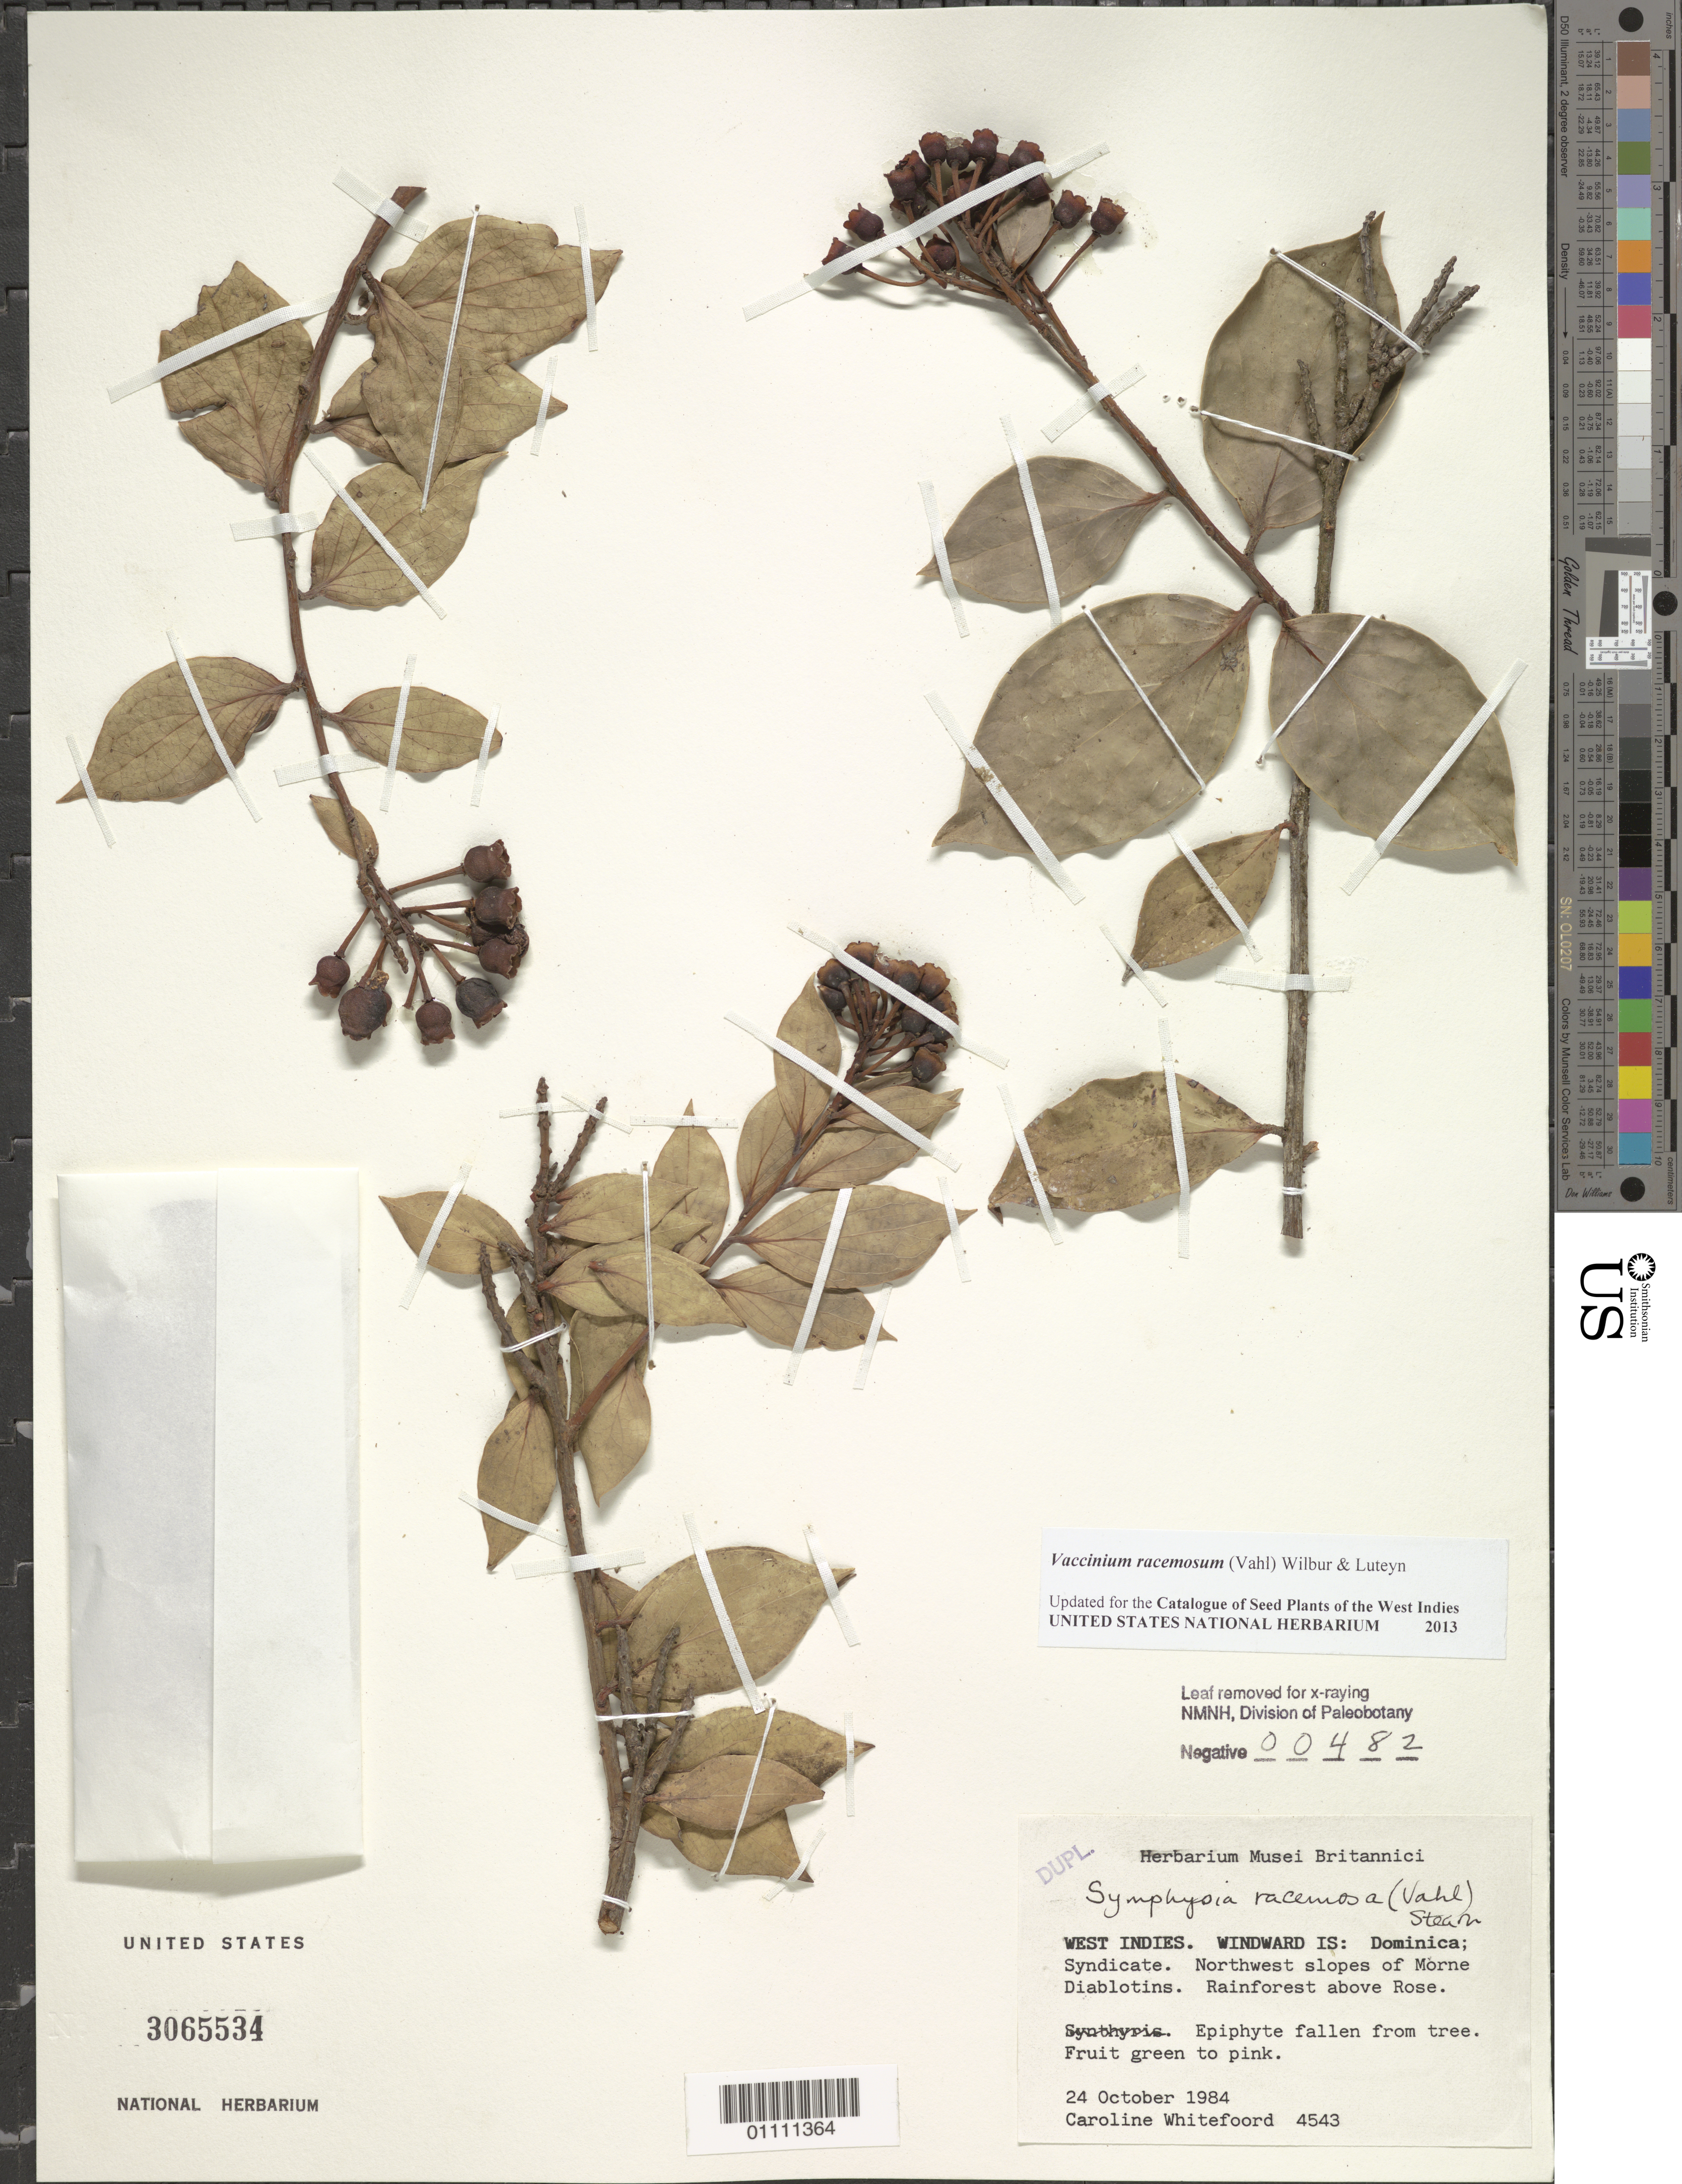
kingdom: Plantae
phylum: Tracheophyta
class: Magnoliopsida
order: Ericales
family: Ericaceae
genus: Vaccinium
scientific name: Vaccinium racemosum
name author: (Vahl) Wilbur & Luteyn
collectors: C. Whitefoord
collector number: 4543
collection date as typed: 24 Oct 1984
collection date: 1984-10-24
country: Dominica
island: Dominica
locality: Windward Is. Syndicate. NW slopes of Morne Diablotins, Rainforest above Rose.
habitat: Rainforest.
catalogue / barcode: US 3065534